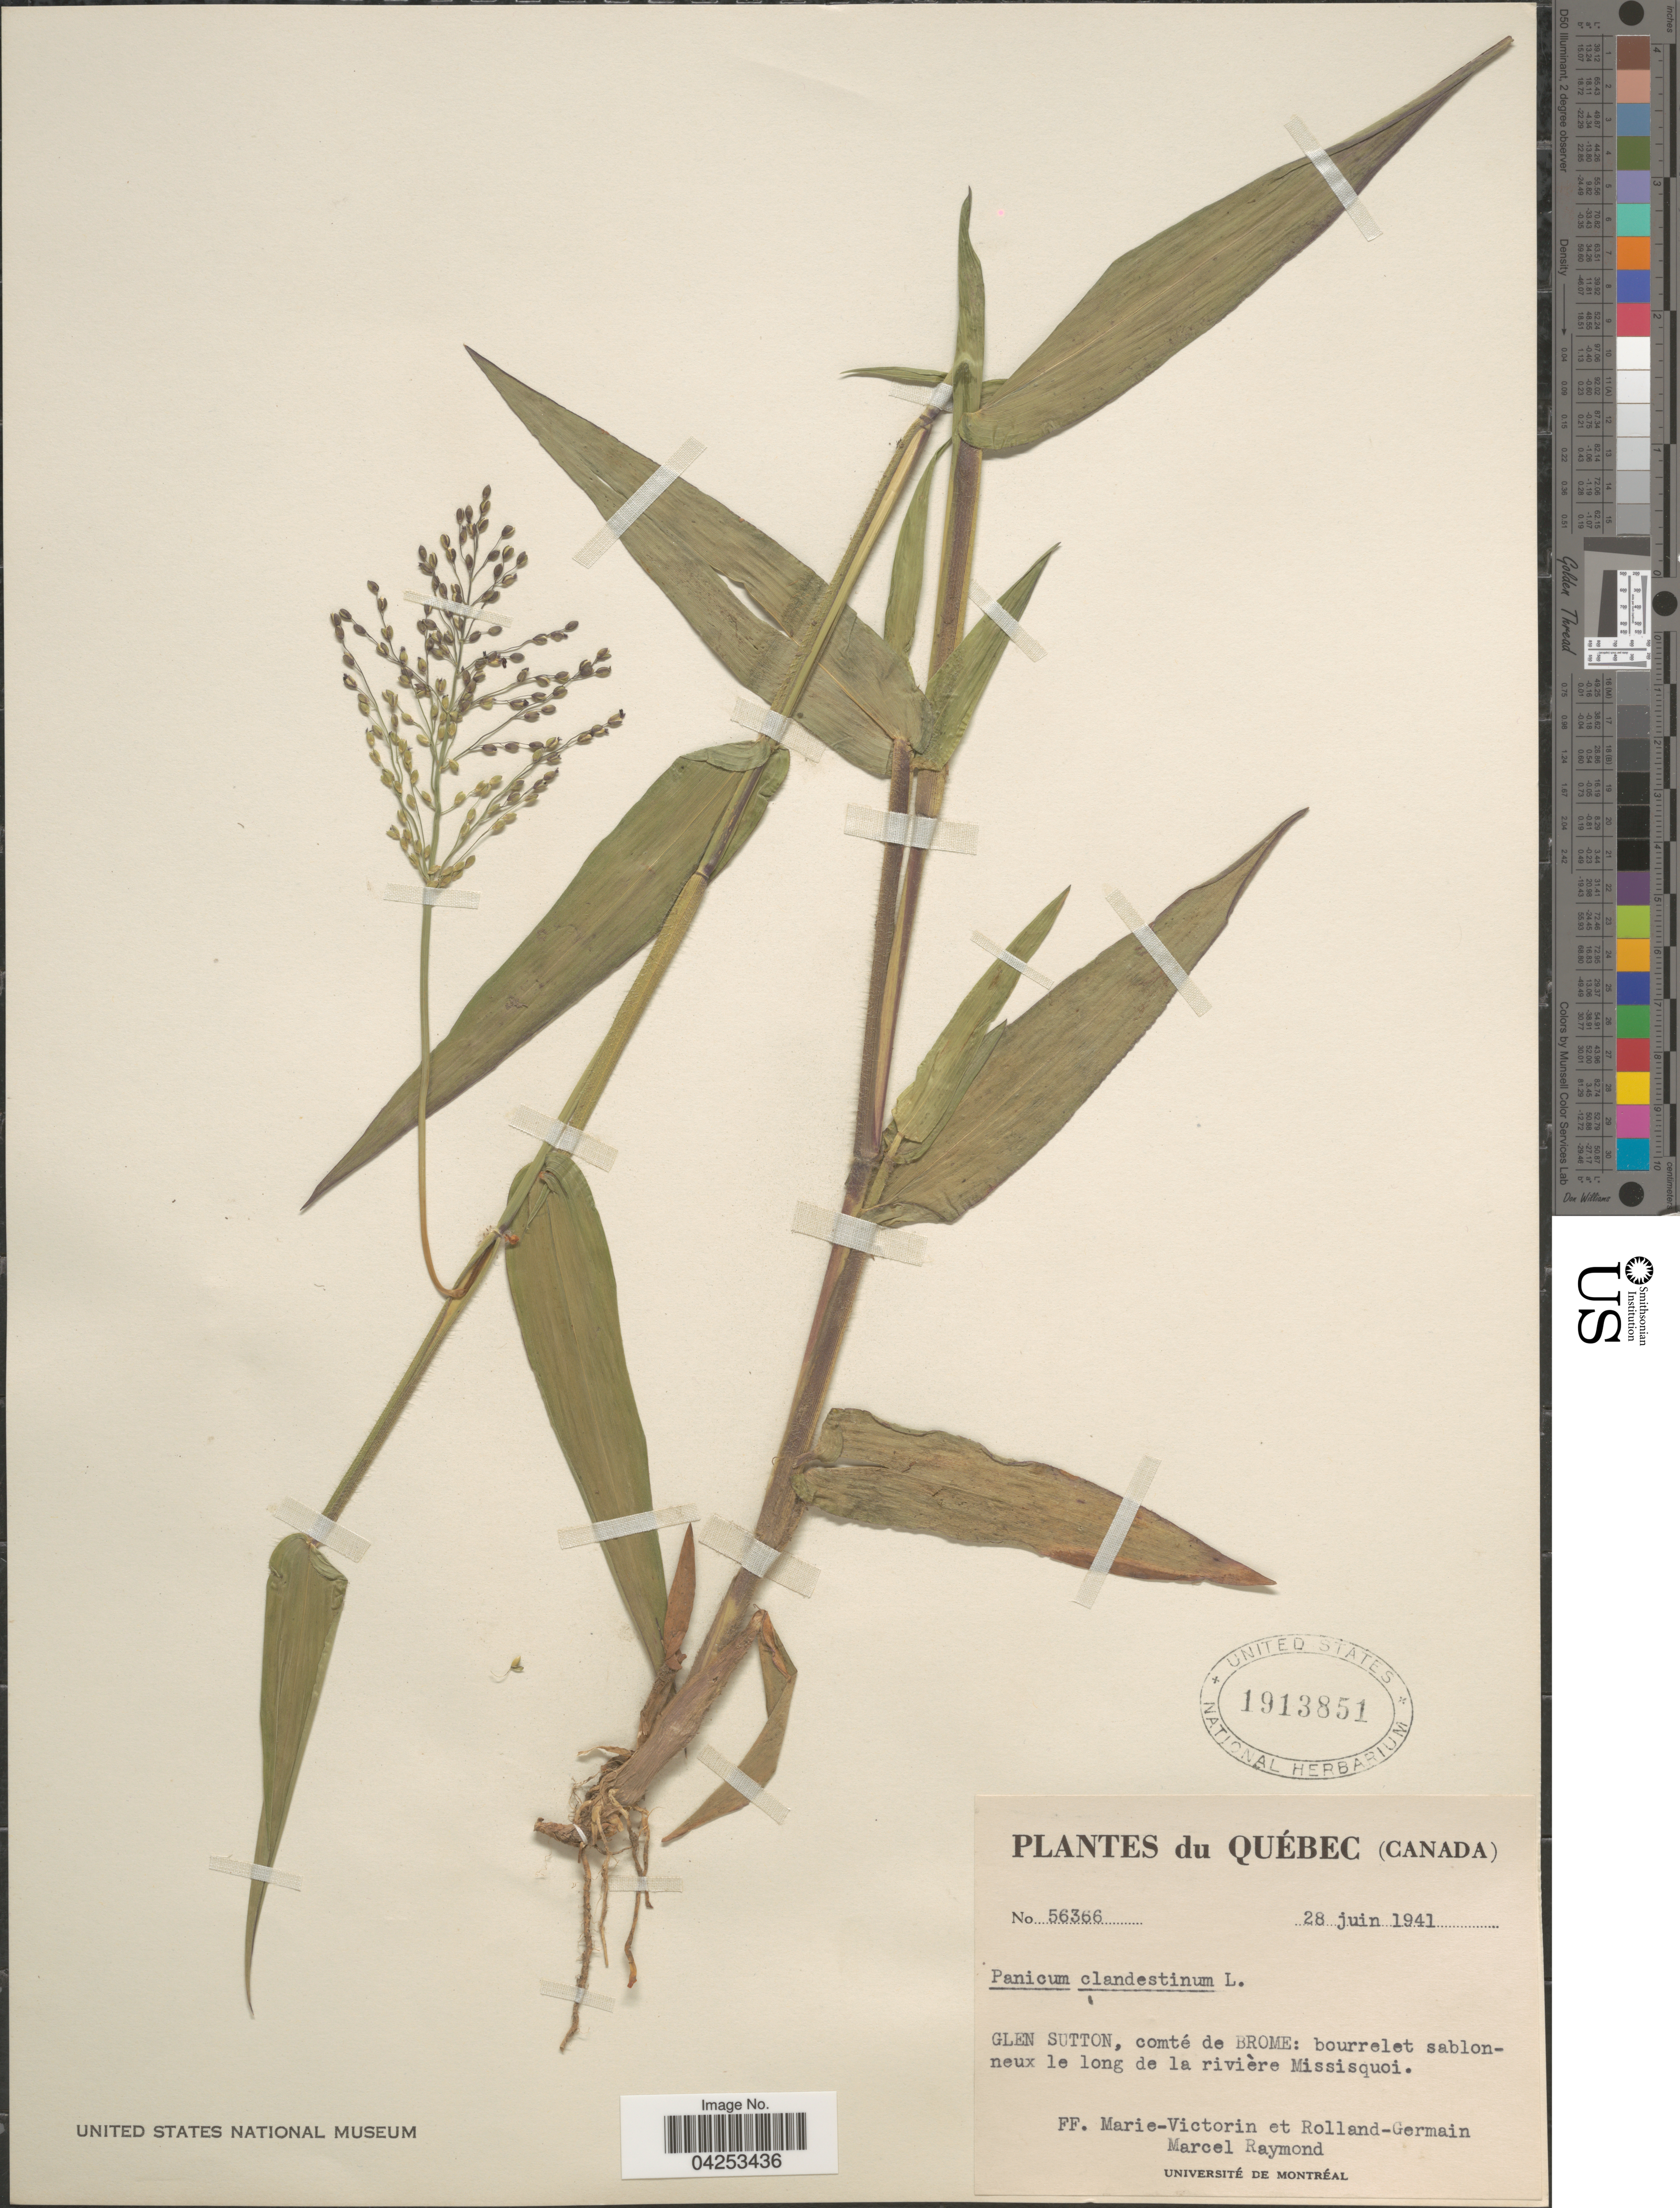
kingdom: Plantae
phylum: Tracheophyta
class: Liliopsida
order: Poales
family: Poaceae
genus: Dichanthelium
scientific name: Dichanthelium clandestinum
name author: (L.) Gould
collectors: F. Marie-Victorin, Rolland-Germain & M. Raymond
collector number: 56366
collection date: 1941-06-28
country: Canada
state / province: Quebec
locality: Glen Sutton, comté de Brome: bourrelet sablonneux le long de la rivière Missisquoi.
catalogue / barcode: US 1913851